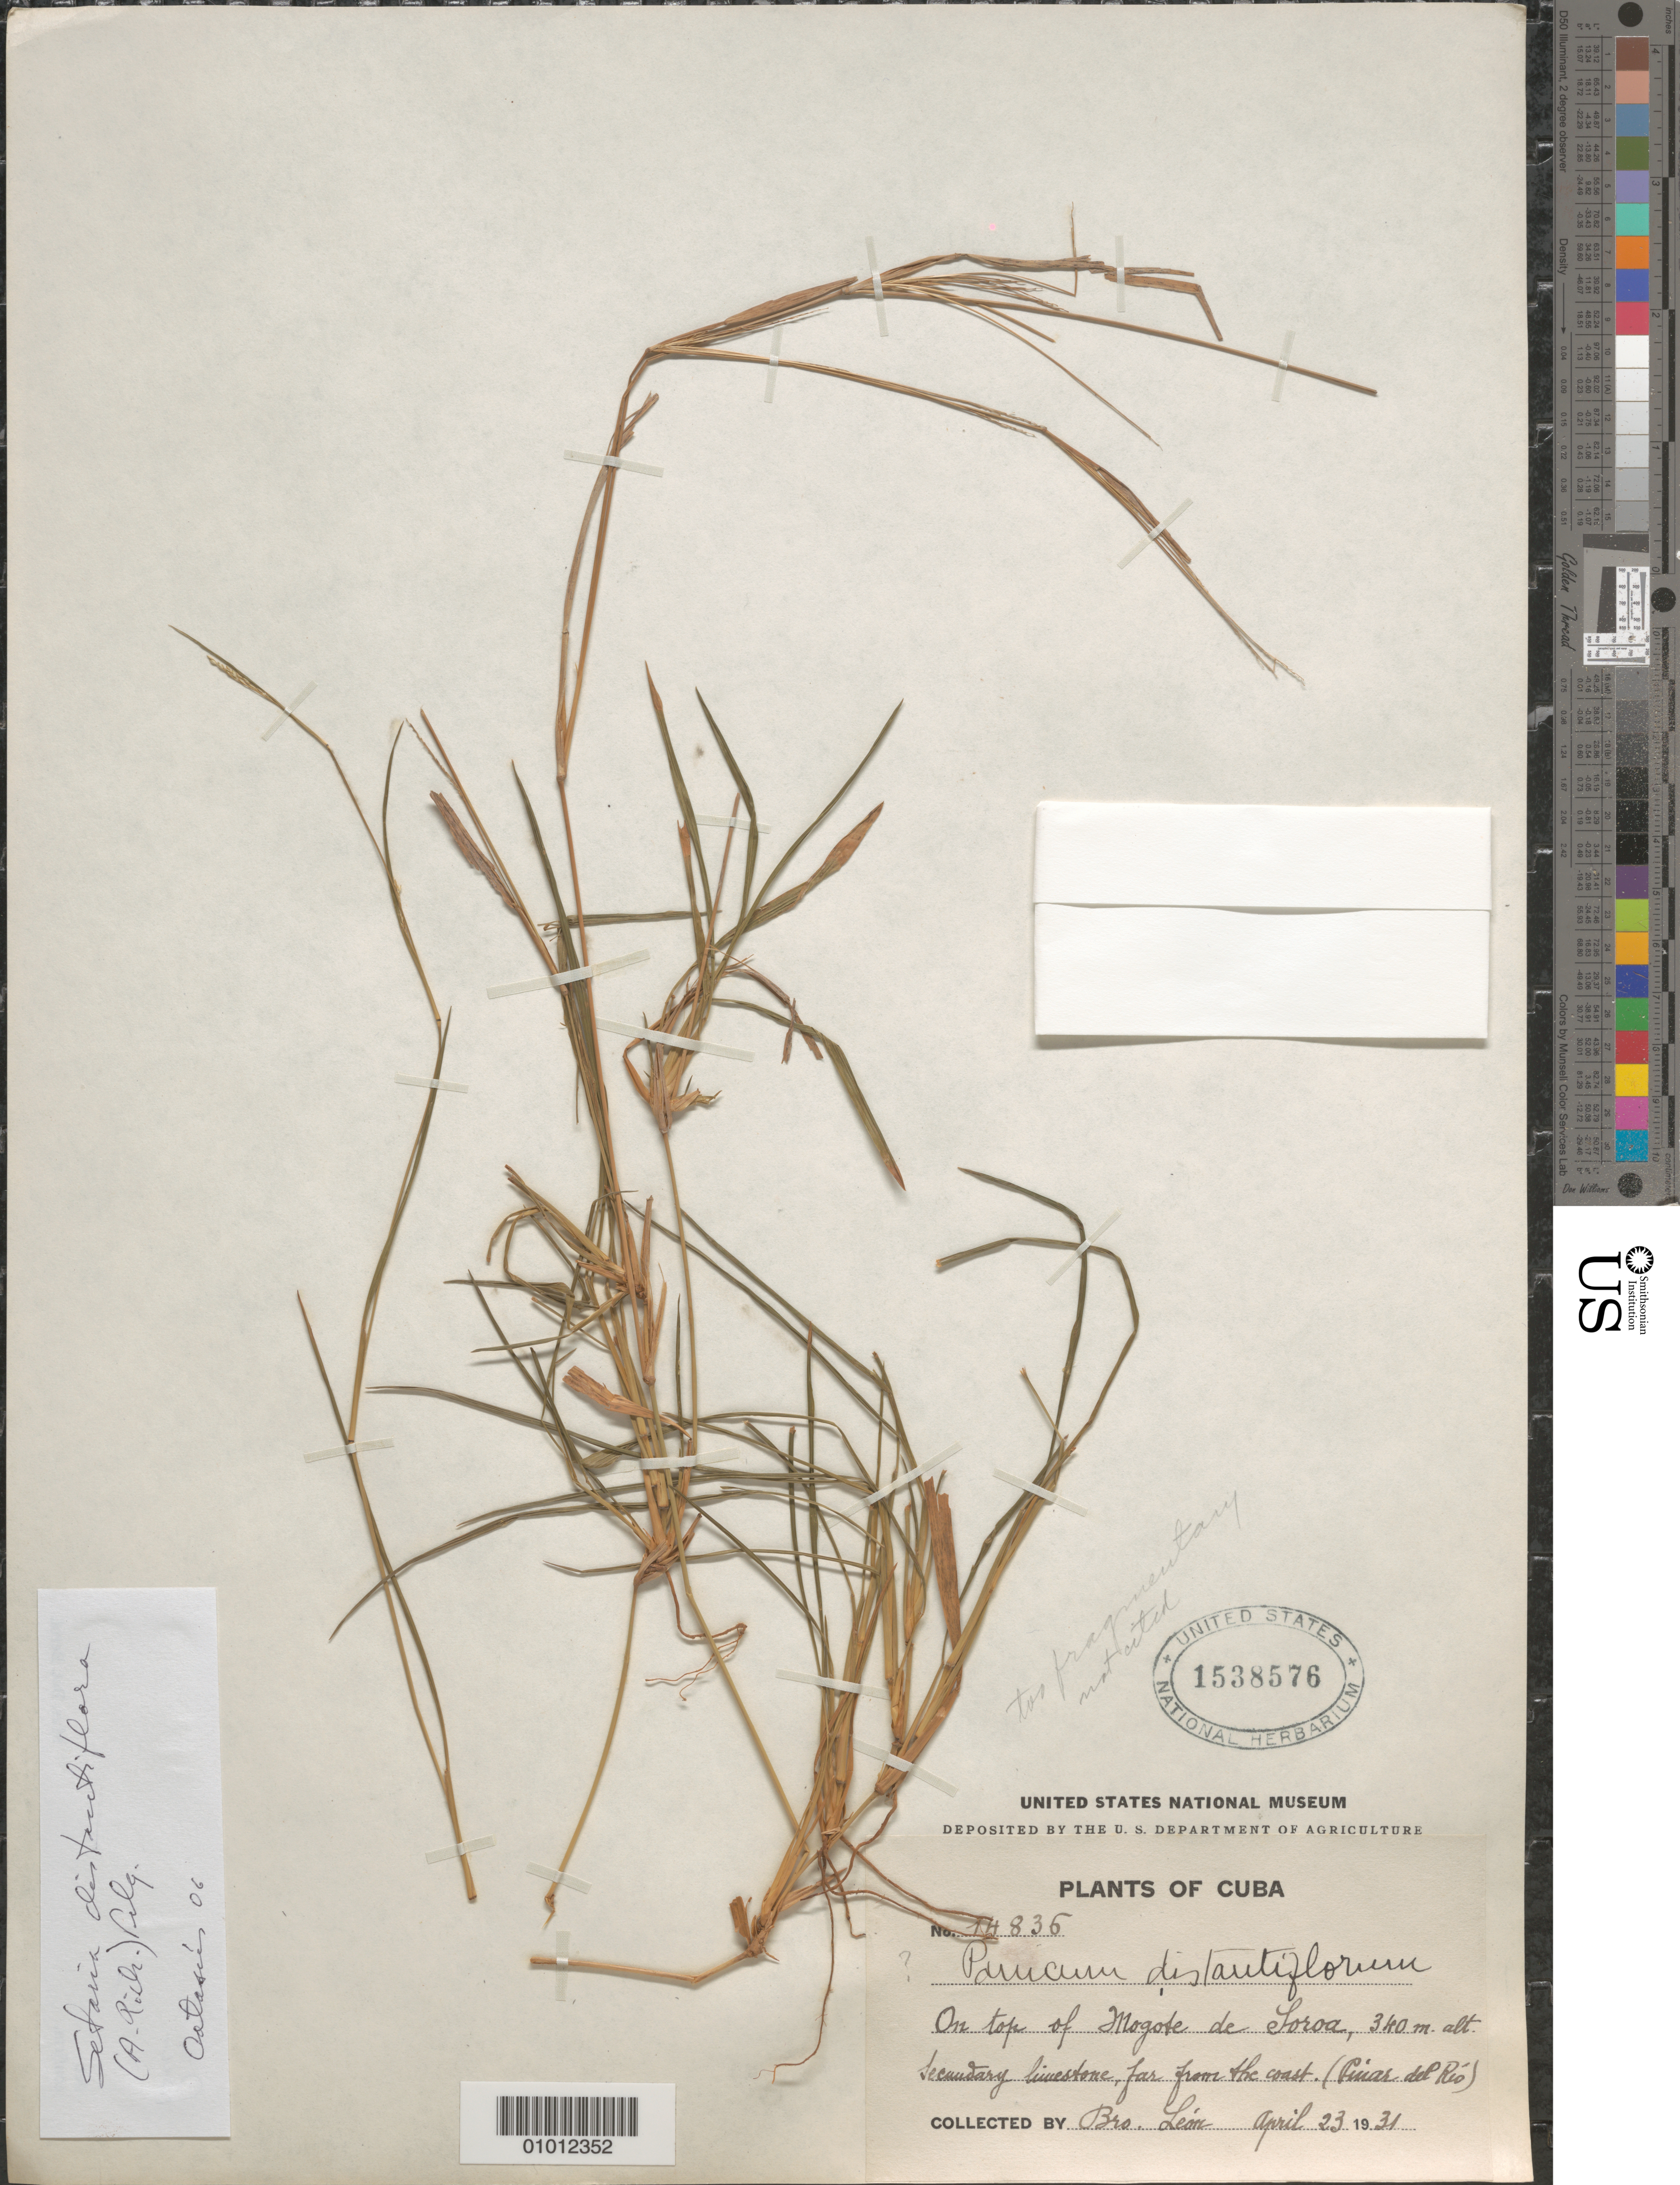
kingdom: Plantae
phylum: Tracheophyta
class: Liliopsida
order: Poales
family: Poaceae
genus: Setaria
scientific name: Setaria distantiflora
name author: (A. Rich.) Pilg.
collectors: Bro. León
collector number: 14836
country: Cuba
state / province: Pinar del Rio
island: Cuba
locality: On top of Mogote de Soroa, far from the coast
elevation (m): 340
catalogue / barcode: US 1538576